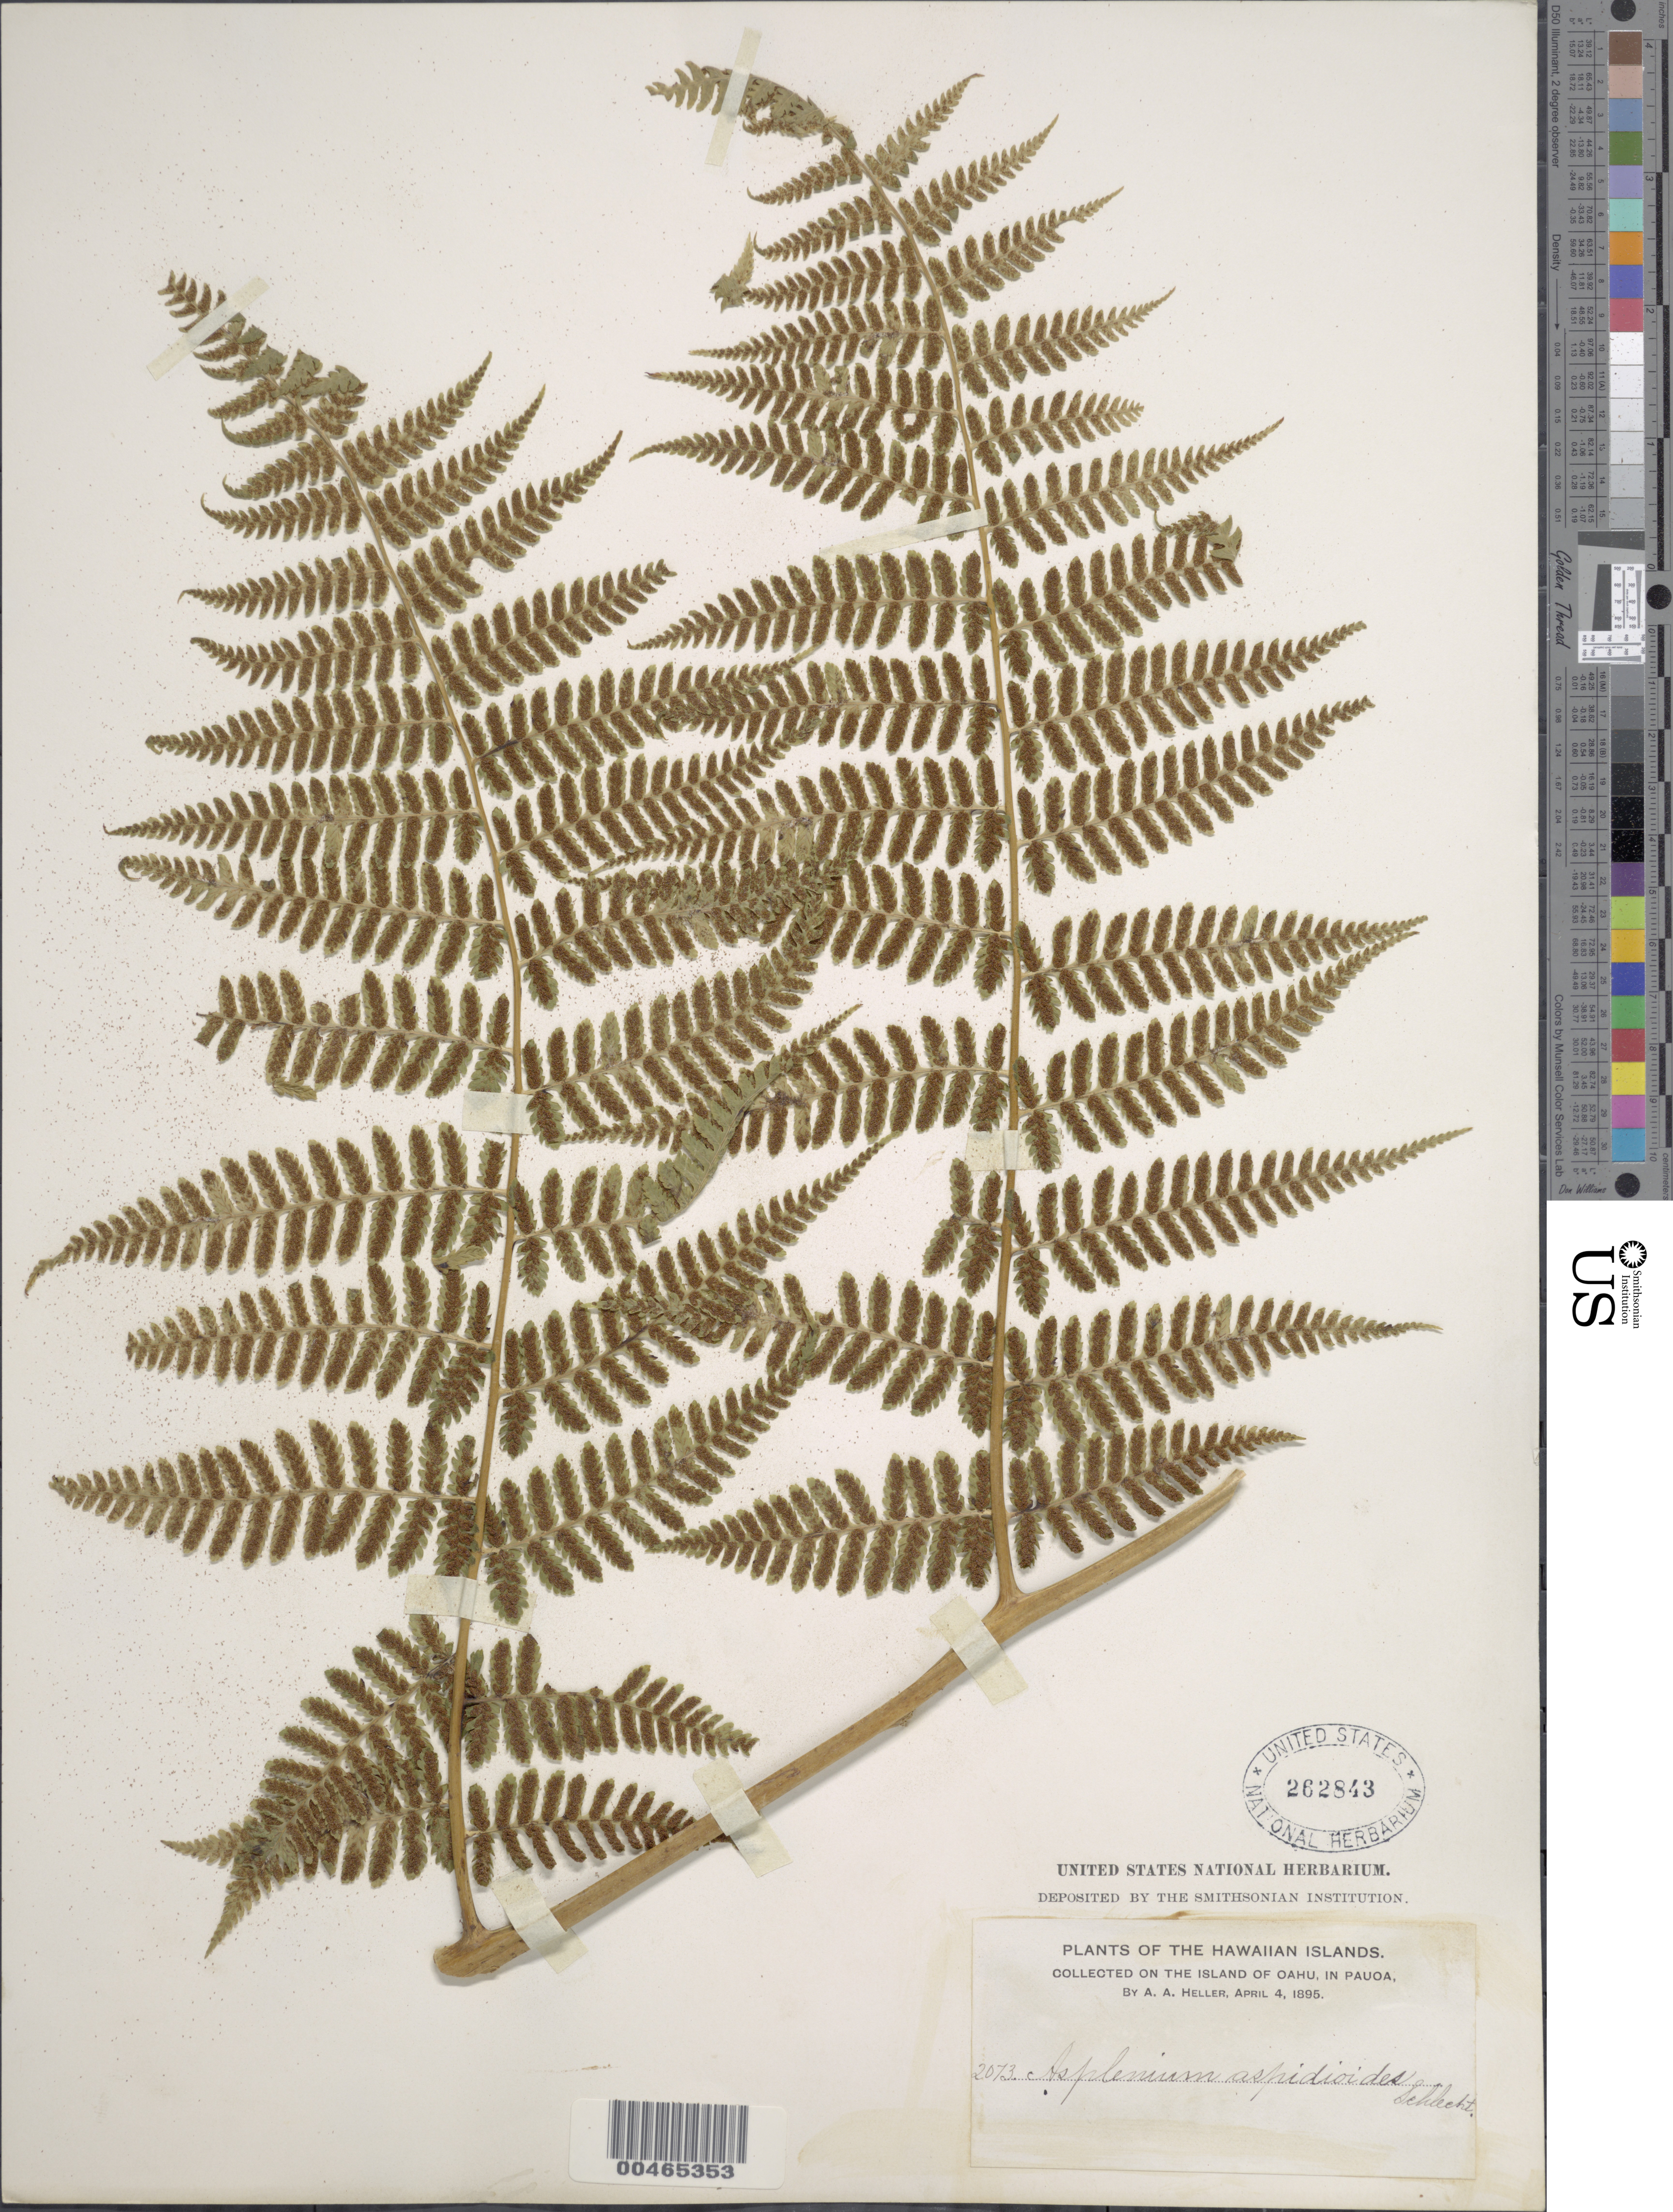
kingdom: Plantae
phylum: Tracheophyta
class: Polypodiopsida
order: Polypodiales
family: Athyriaceae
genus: Diplazium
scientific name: Diplazium sandwichianum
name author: (C. Presl) Diels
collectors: A. A. Heller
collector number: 2073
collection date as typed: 4 Apr 1895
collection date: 1895-04-04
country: United States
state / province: Hawaii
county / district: Honolulu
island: Oahu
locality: Pauoa, Oahu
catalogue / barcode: US 262843